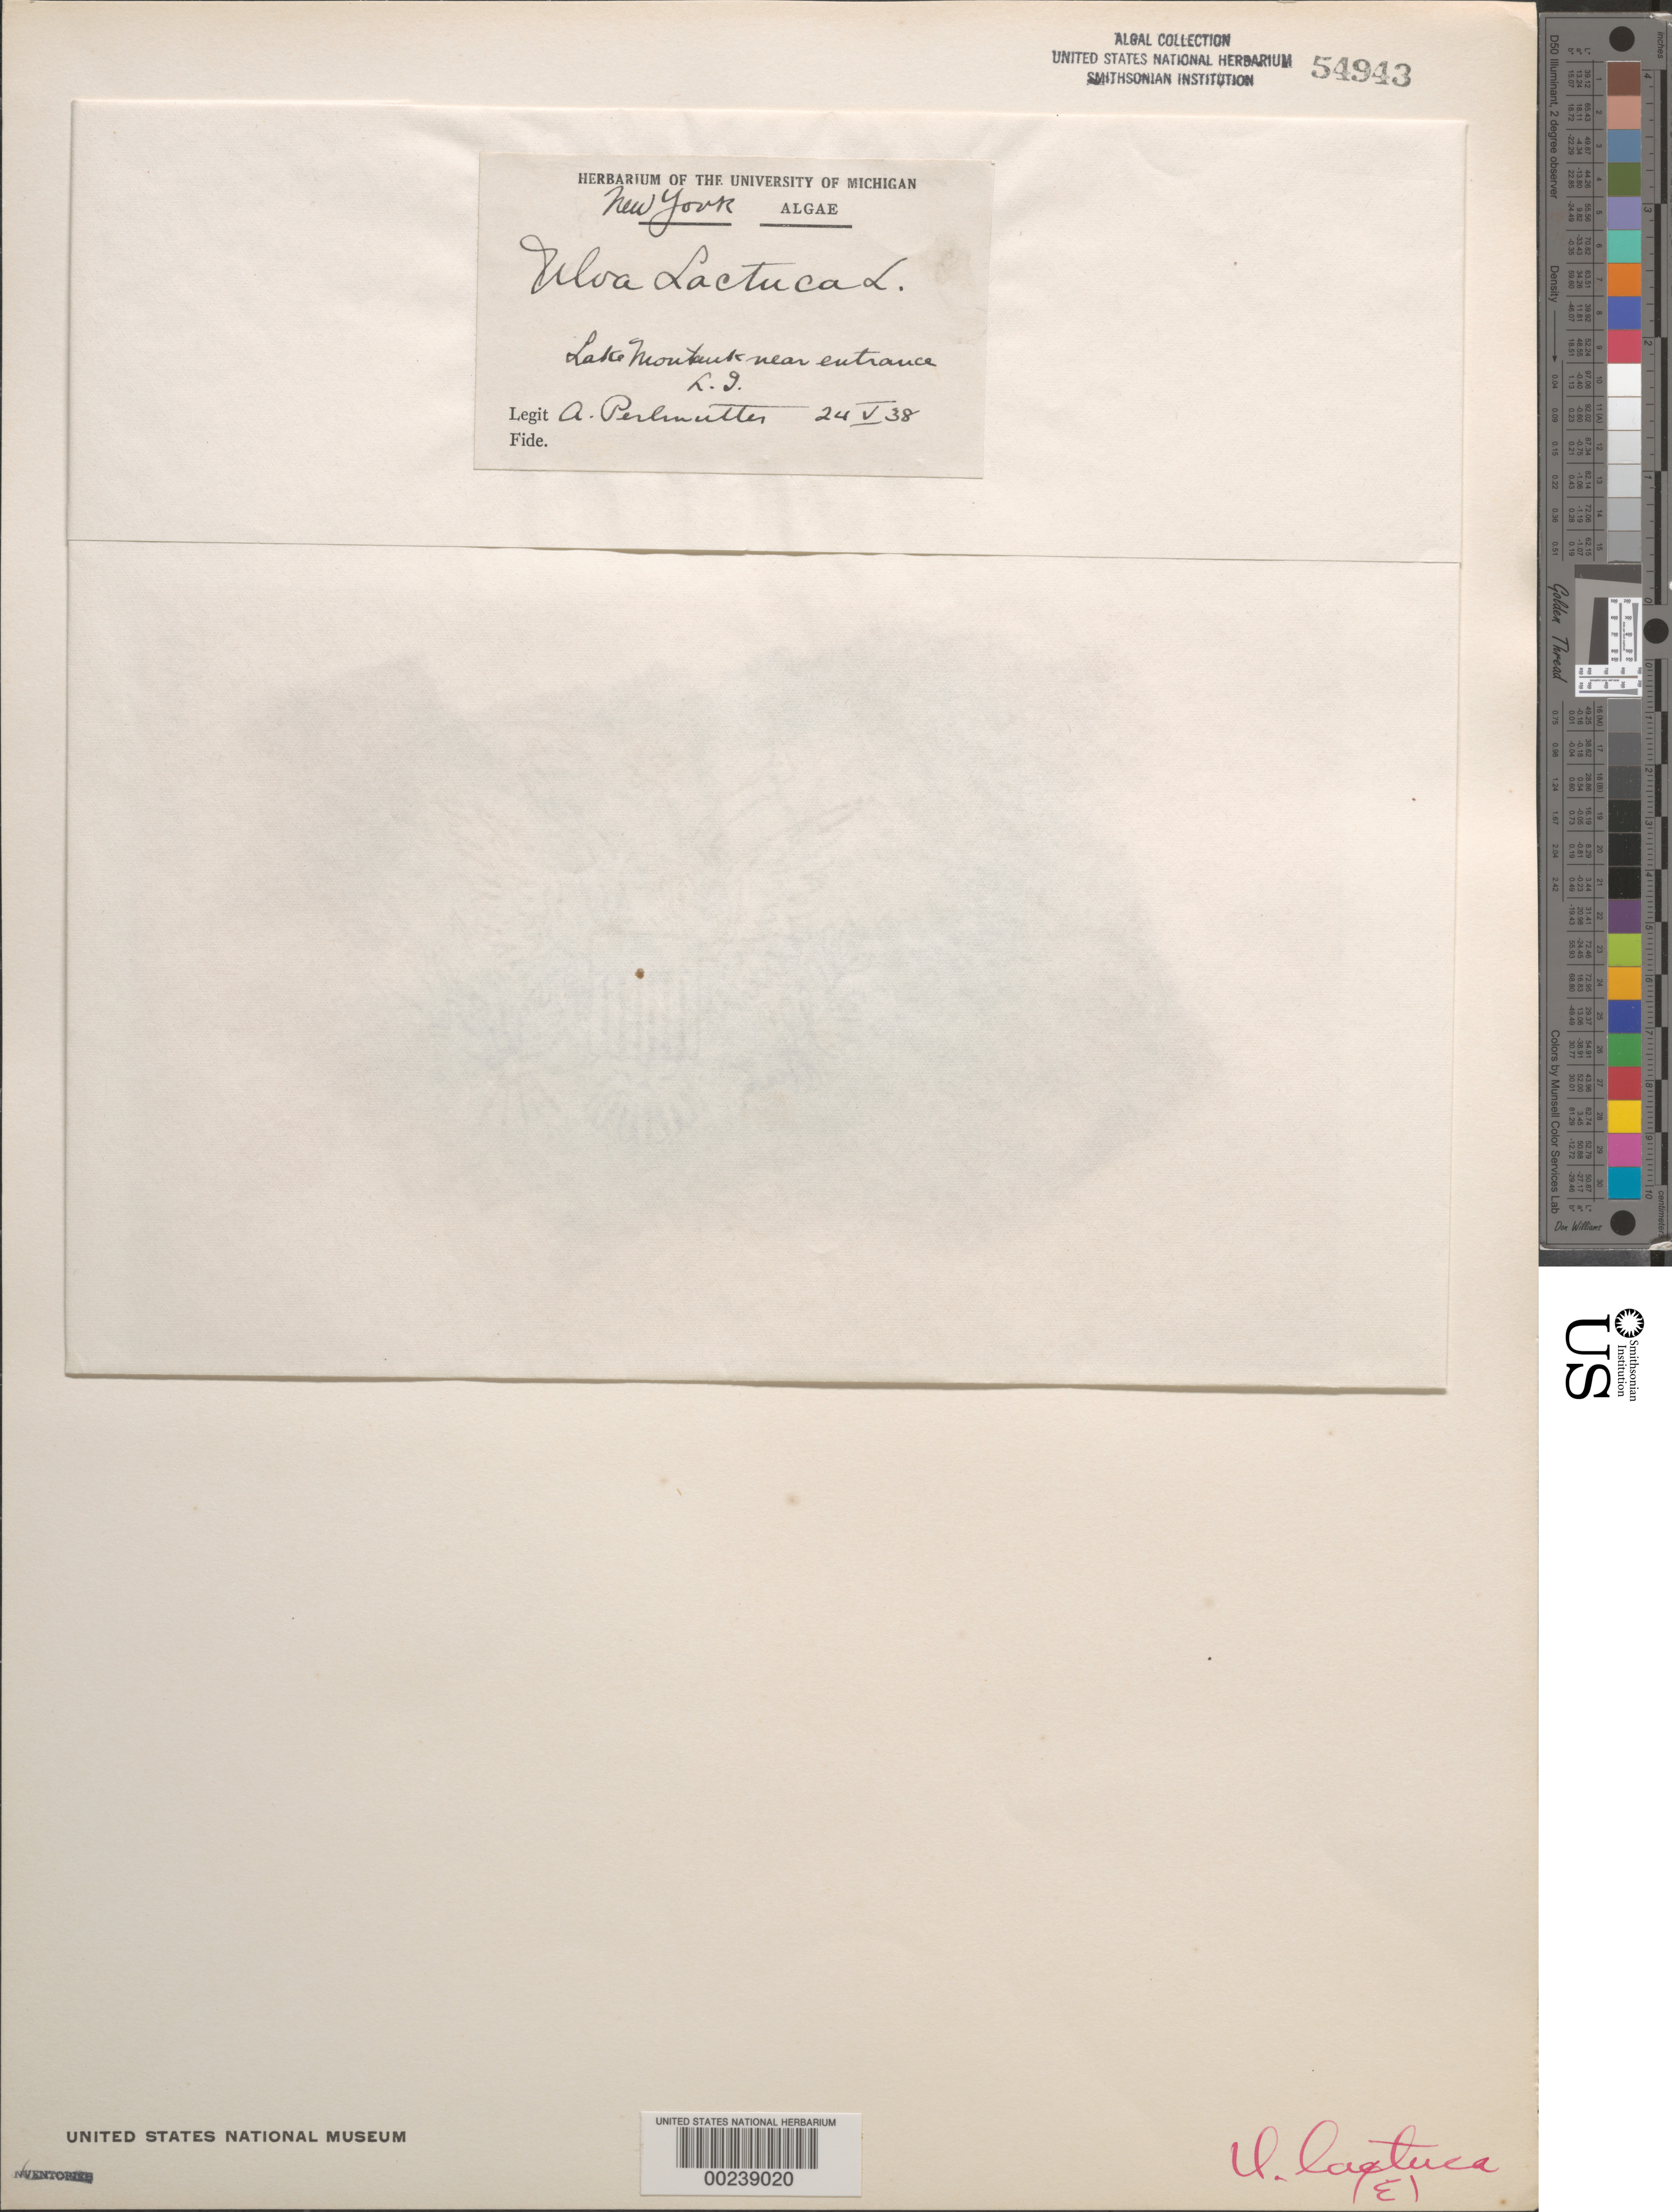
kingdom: Plantae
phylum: Chlorophyta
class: Ulvophyceae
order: Ulvales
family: Ulvaceae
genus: Ulva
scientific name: Ulva lactuca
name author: L.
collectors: A. Perlmutter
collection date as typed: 24 May 1938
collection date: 1938-05-24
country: United States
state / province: New York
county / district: Suffolk County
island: Long Island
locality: Lake Montauk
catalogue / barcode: US 54943